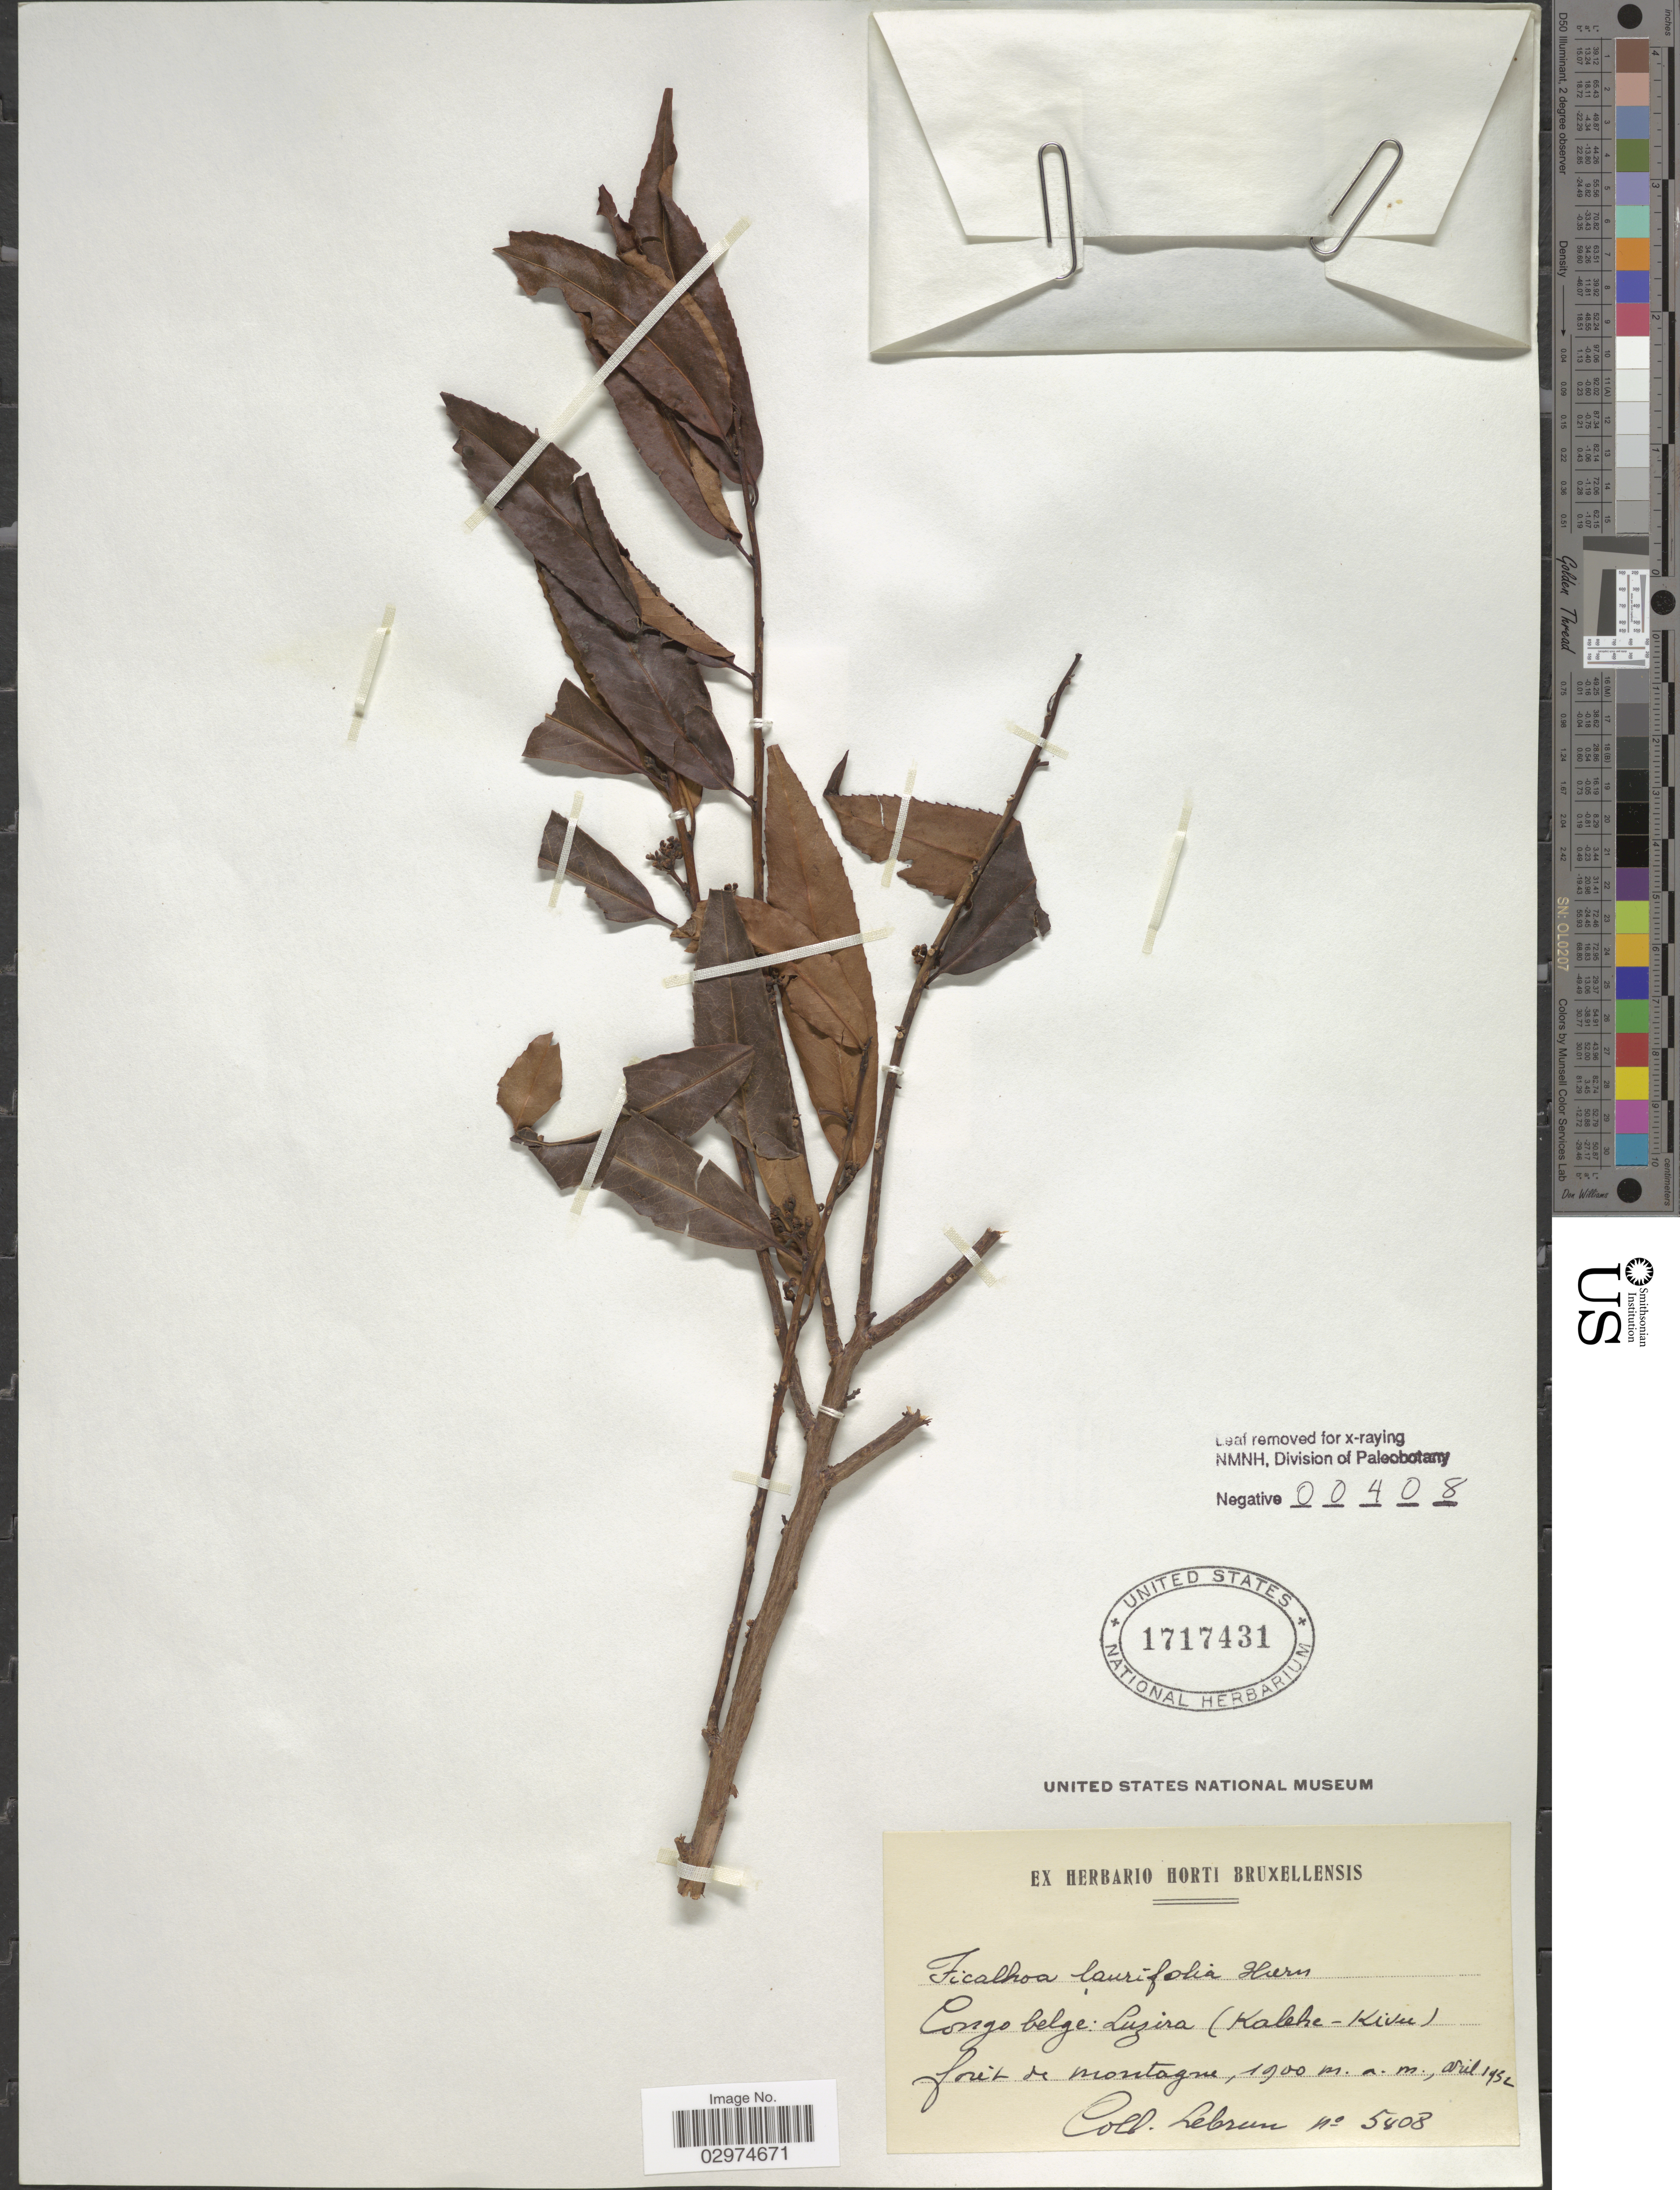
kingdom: Plantae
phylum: Tracheophyta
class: Magnoliopsida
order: Ericales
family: Sladeniaceae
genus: Ficalhoa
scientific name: Ficalhoa laurifolia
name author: Hiern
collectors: J.A. Lebrun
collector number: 5408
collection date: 1932-04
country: Congo, Democratic Republic of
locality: Congo Belge : Luzira (Kalehe-Kivu).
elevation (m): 1900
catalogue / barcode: US 1717431